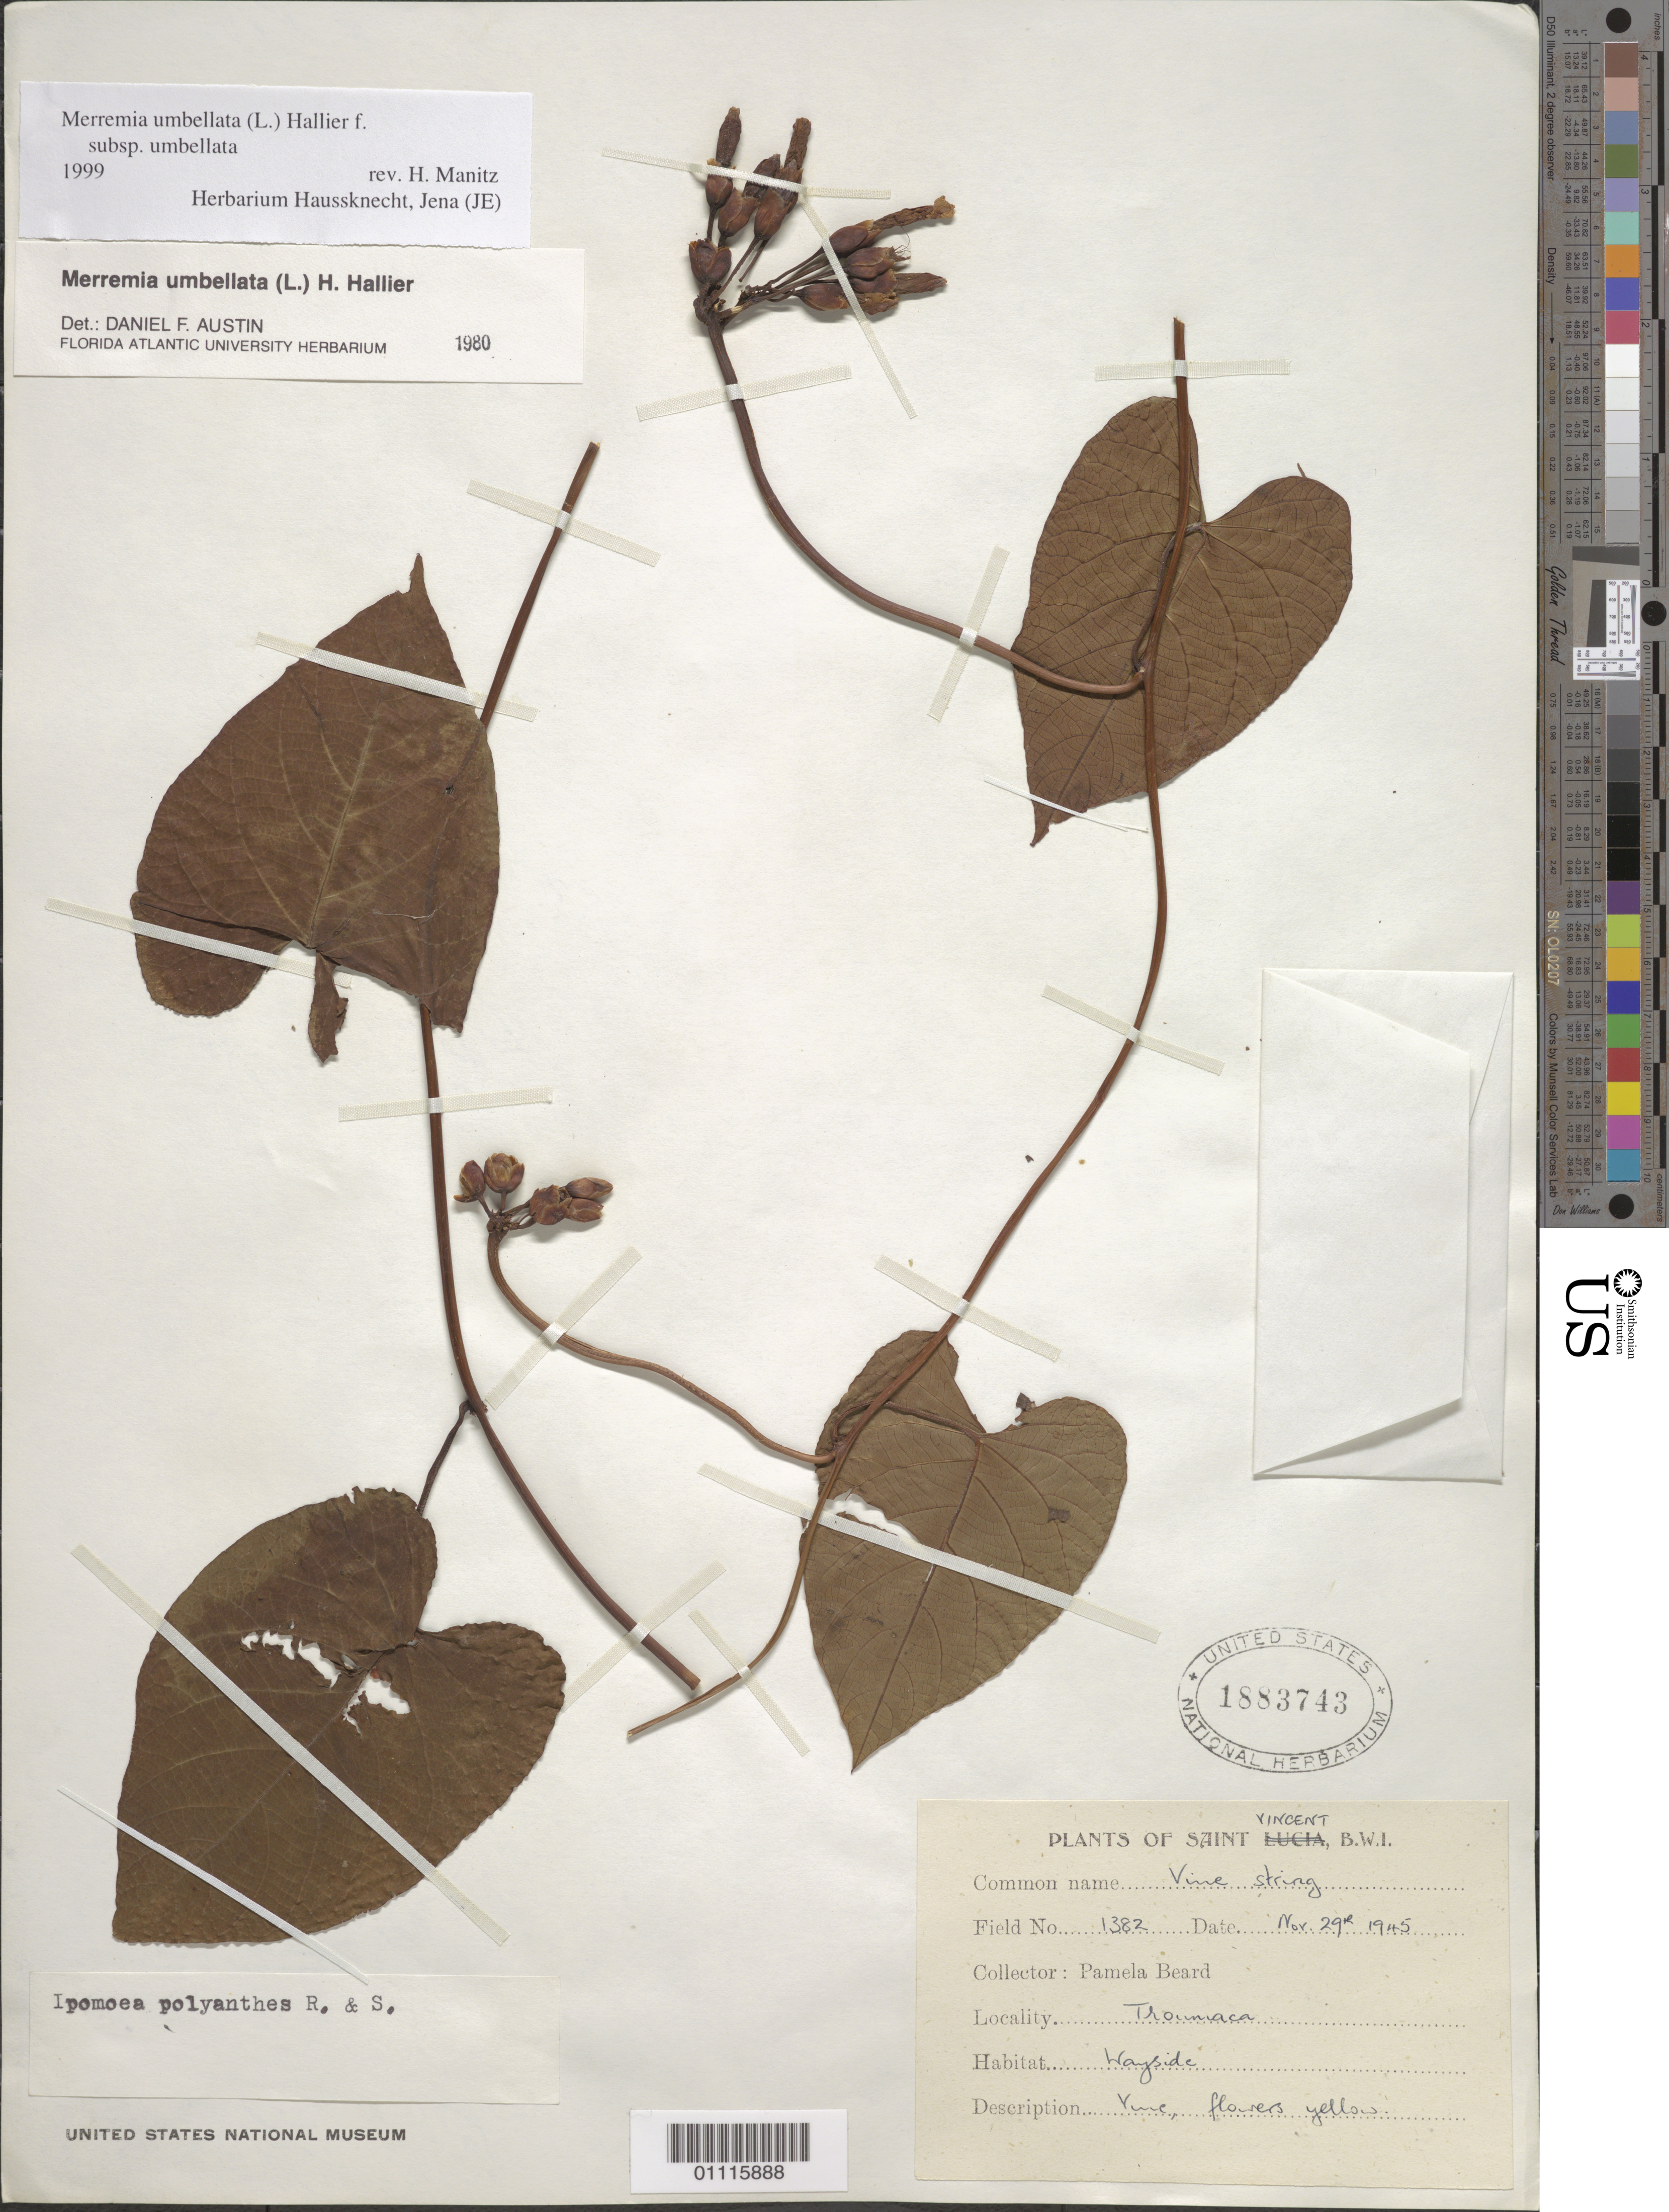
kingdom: Plantae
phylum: Tracheophyta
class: Magnoliopsida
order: Solanales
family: Convolvulaceae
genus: Camonea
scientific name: Camonea umbellata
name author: (L.) A. R. Simões & Staples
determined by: Strong, Mark T., (BOT), Smithsonian Institution - National Museum of Natural History (UNITED STATES)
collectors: P. Beard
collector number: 1382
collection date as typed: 29 Nov 1945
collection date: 1945-11-29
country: St. Vincent - Grenadines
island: St. Vincent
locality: Troumaca. Wayside.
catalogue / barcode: US 1883743